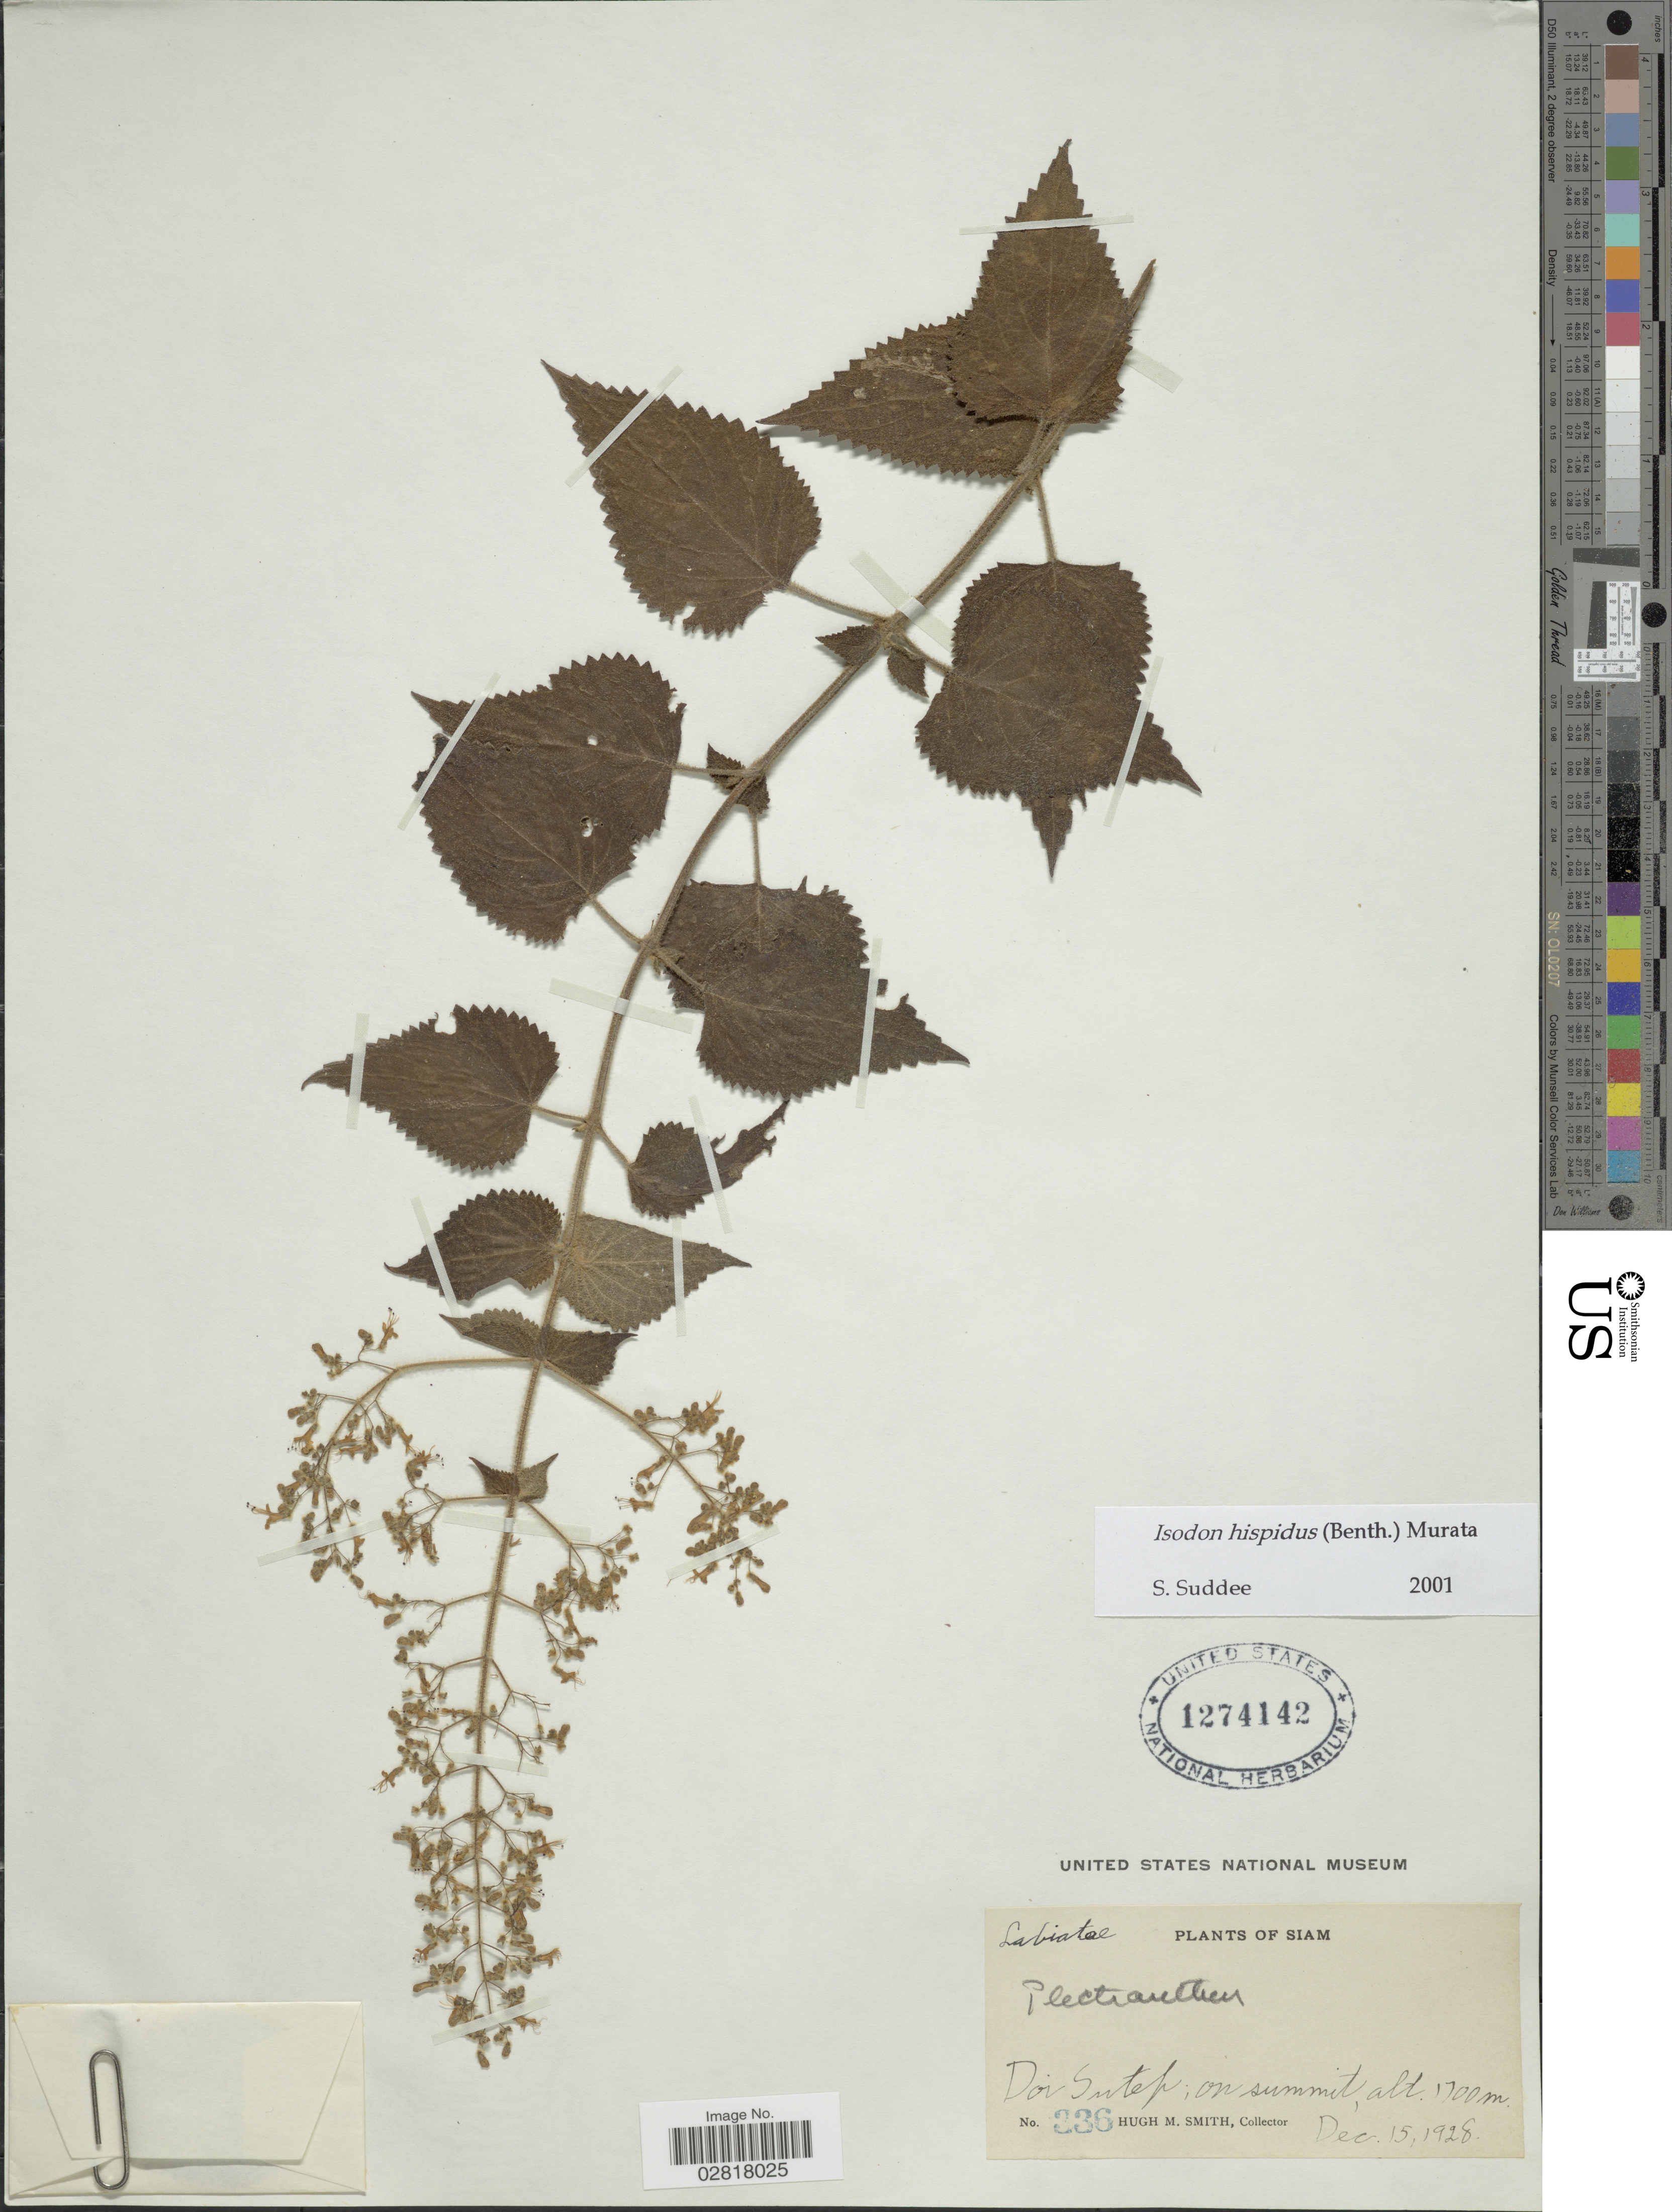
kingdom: Plantae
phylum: Tracheophyta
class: Magnoliopsida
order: Lamiales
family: Lamiaceae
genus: Plectranthus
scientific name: Plectranthus hispidus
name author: Benth.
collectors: H. M. Smith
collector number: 336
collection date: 1928-12-15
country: Thailand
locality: Siam, Doi Sutep; on summit.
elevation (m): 1700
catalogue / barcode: US 1274142